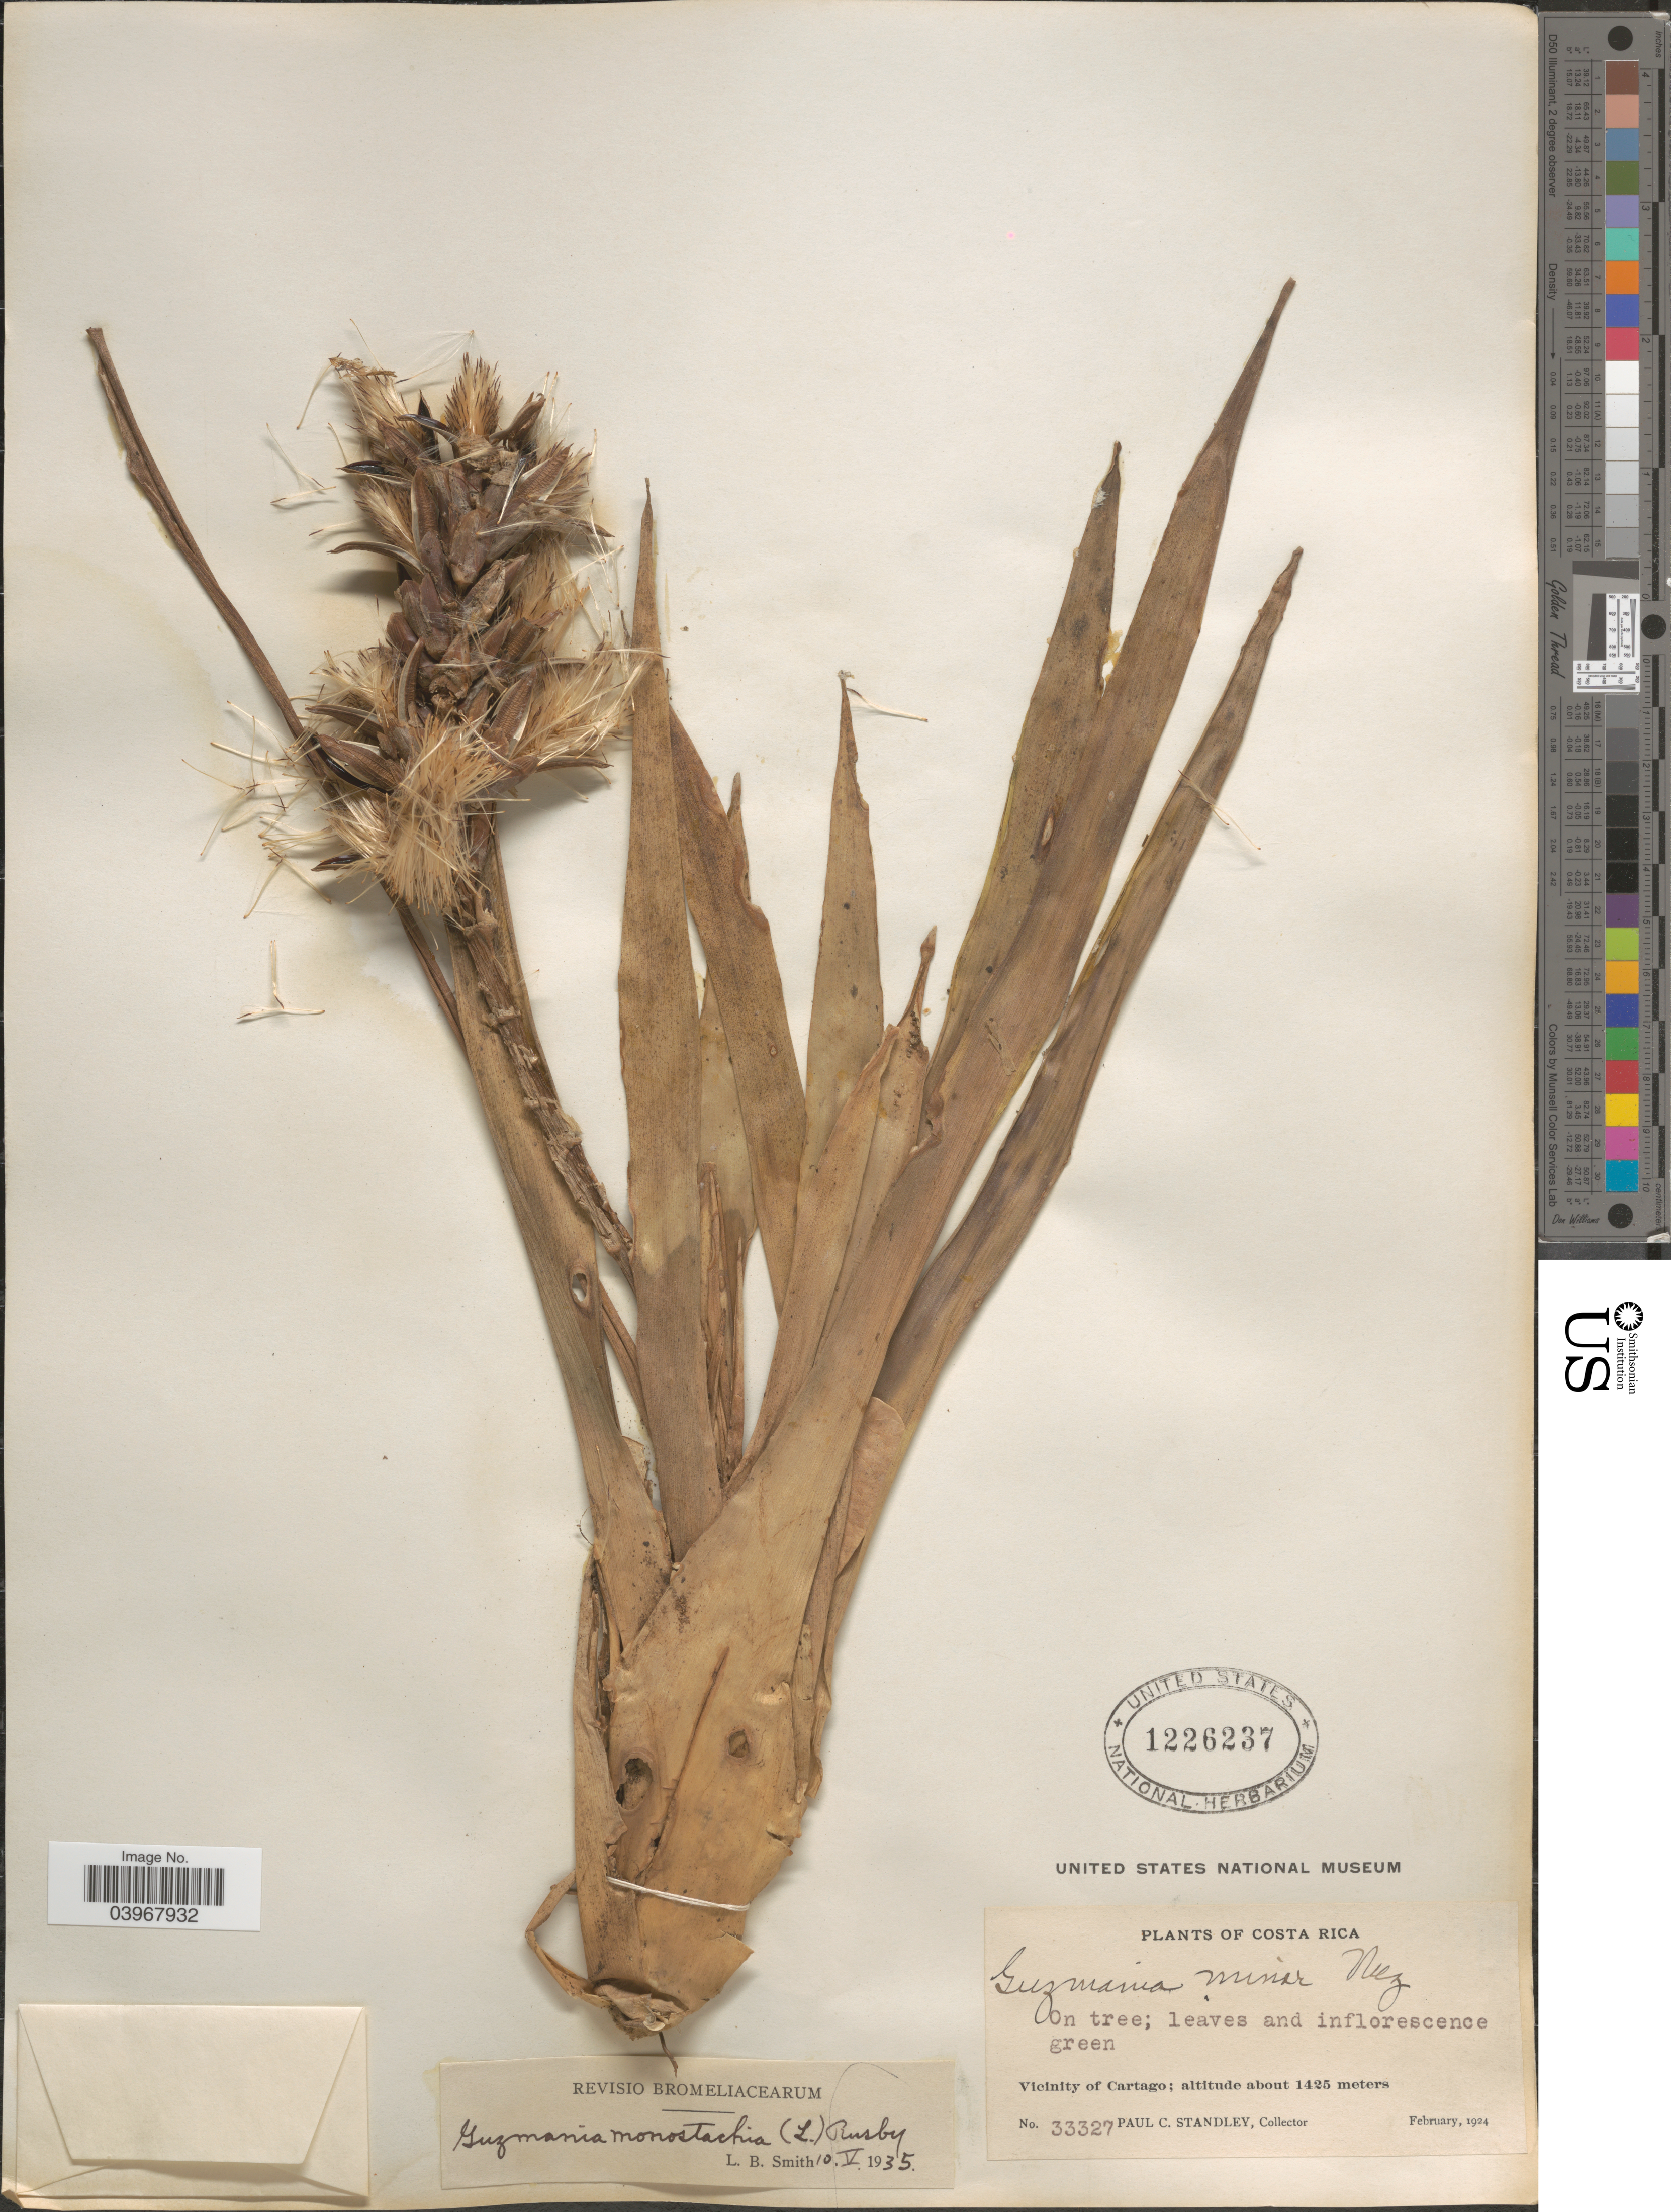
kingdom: Plantae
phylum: Tracheophyta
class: Liliopsida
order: Poales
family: Bromeliaceae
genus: Guzmania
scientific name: Guzmania monostachia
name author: (L.) Rusby ex Mez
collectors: P. C. Standley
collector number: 33327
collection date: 1924-02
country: Costa Rica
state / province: Cartago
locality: Vicinity of Cartago.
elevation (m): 1425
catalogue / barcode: US 1226237